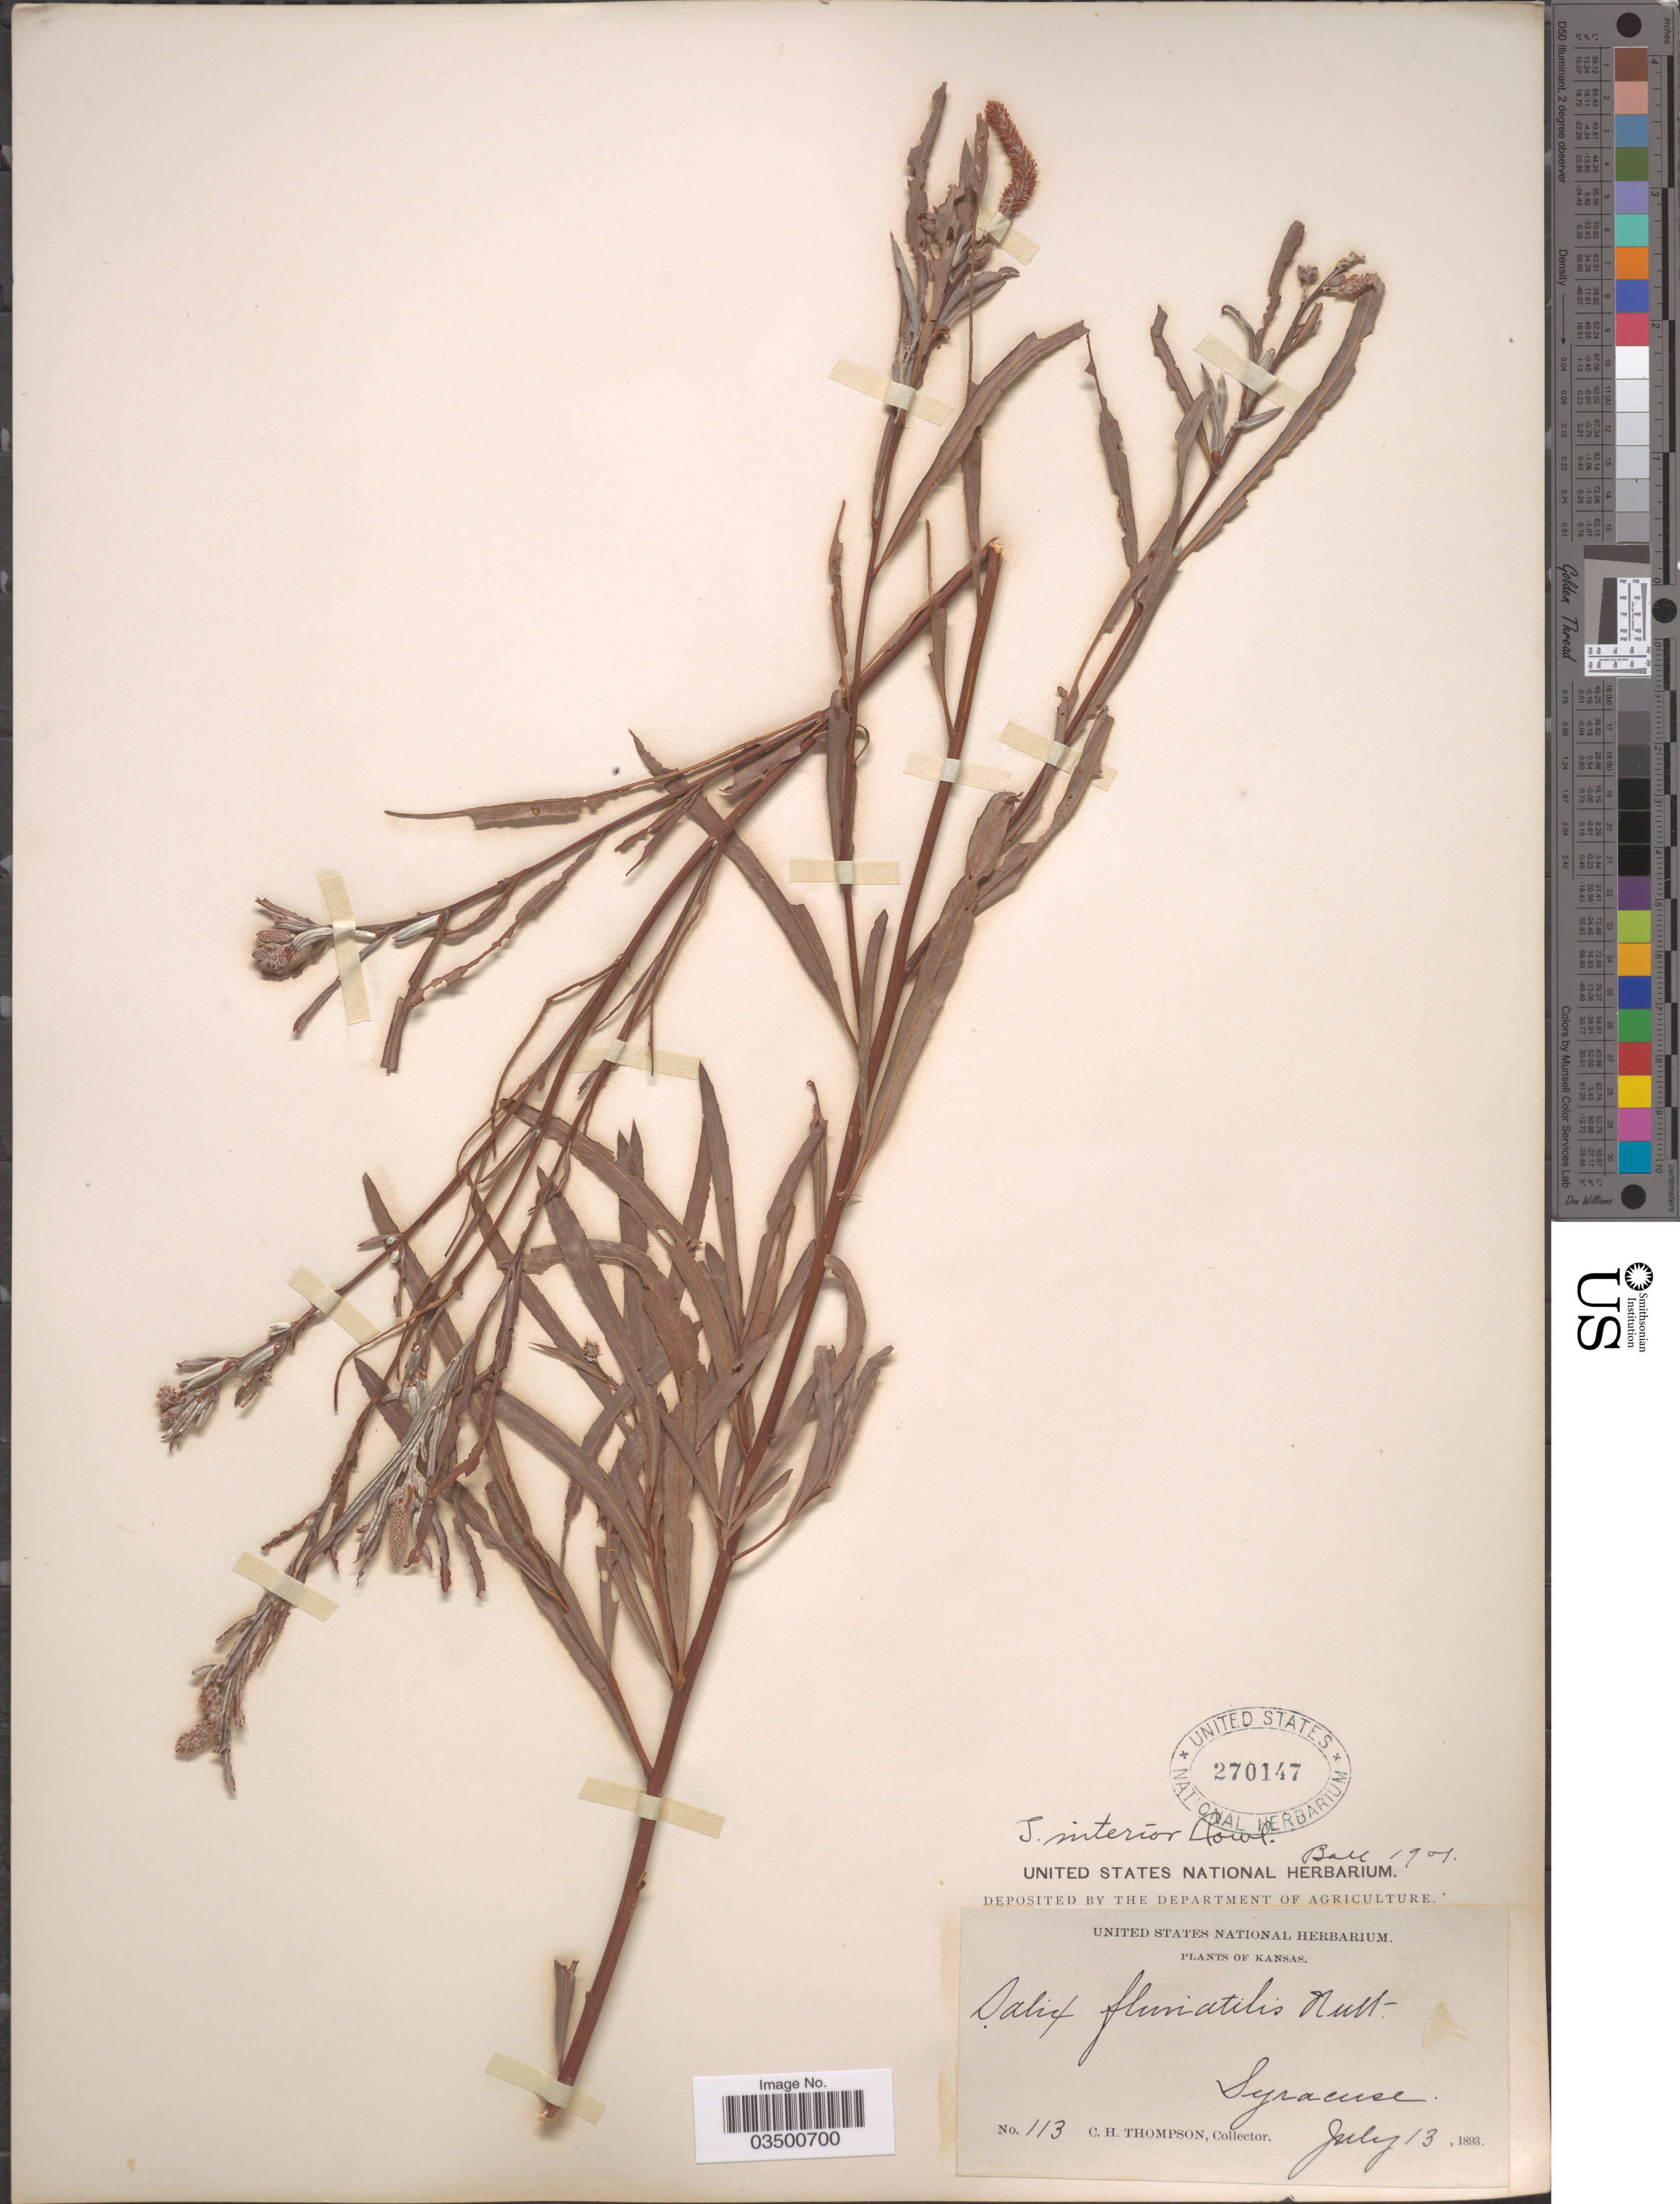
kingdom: Plantae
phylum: Tracheophyta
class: Magnoliopsida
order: Malpighiales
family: Salicaceae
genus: Salix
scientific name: Salix interior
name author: Rowlee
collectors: C. H. Thompson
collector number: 113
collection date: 1893-07-13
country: United States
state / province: Kansas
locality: Syracuse.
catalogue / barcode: US 270147